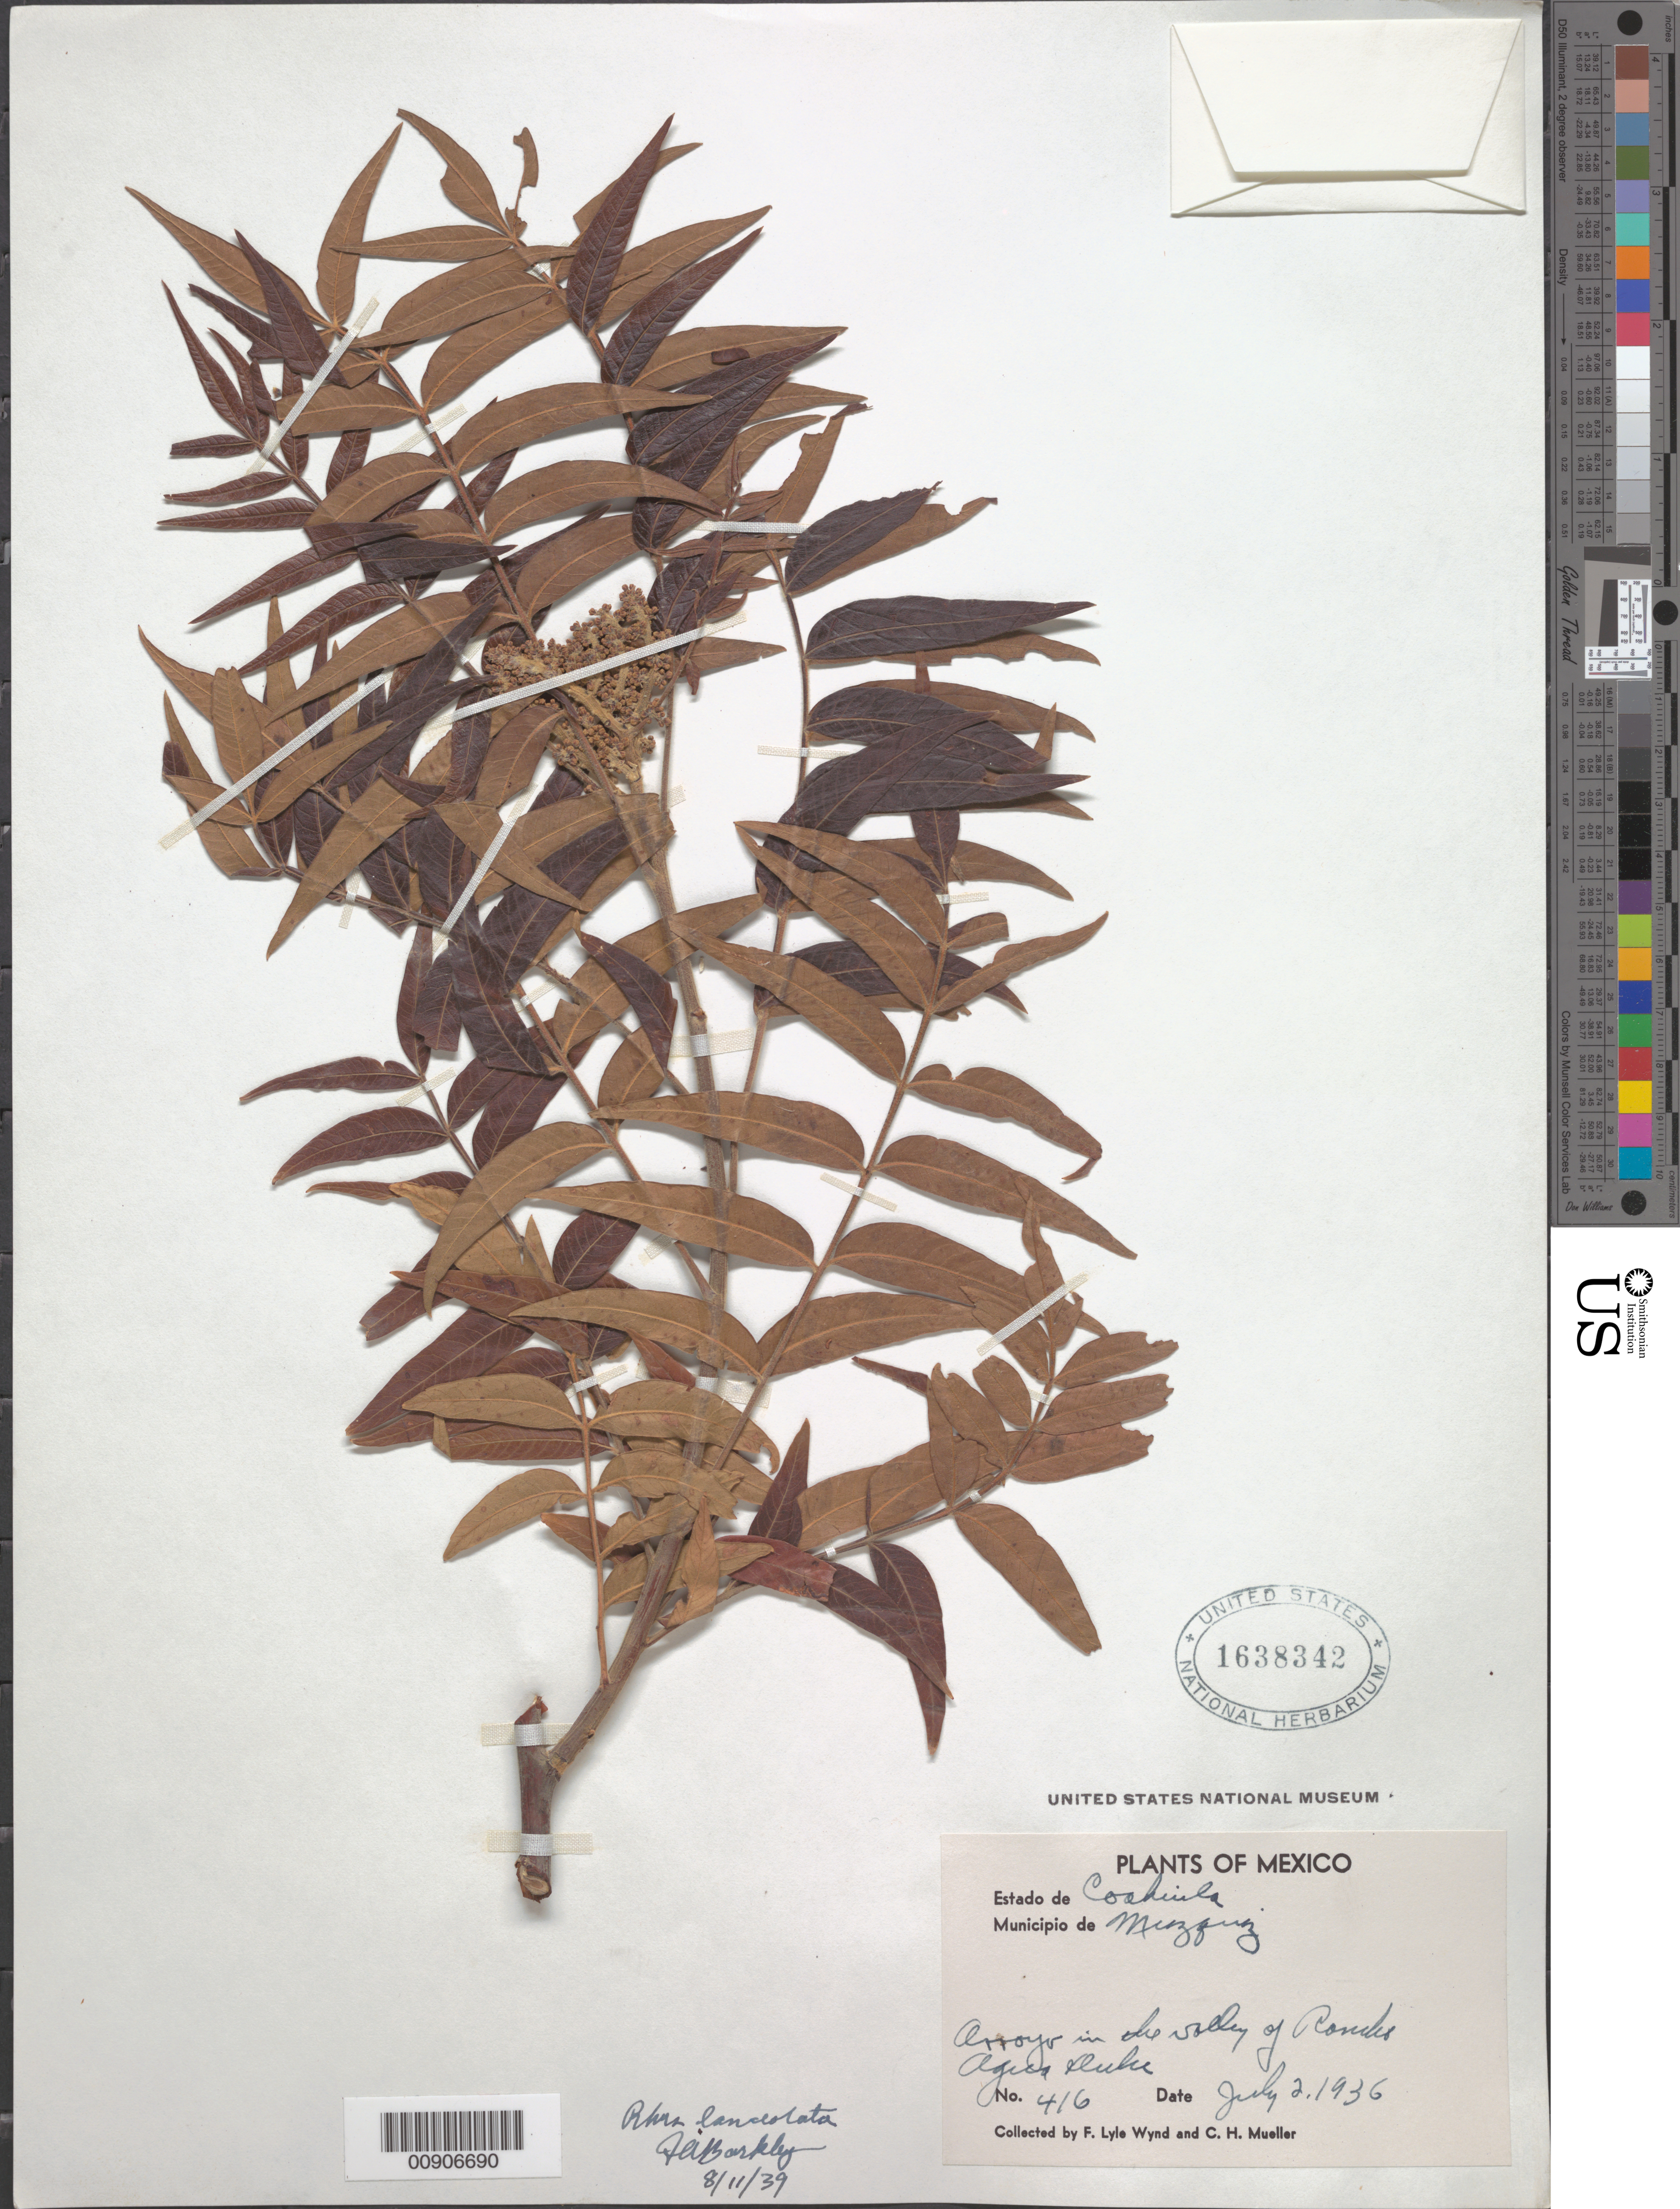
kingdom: Plantae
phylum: Tracheophyta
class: Magnoliopsida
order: Sapindales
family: Anacardiaceae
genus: Rhus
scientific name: Rhus lanceolata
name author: (A. Gray) Britton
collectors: F. L. Wynd & C. H. Mueller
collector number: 416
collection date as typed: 02 Jul 1936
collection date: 1936-07-02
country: Mexico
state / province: Coahuila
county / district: Múzquiz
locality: Estado de Coahuila, Municipio de Múzquiz, Arroyo in the valley of Rancho Agua Dulce.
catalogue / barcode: US 1638342